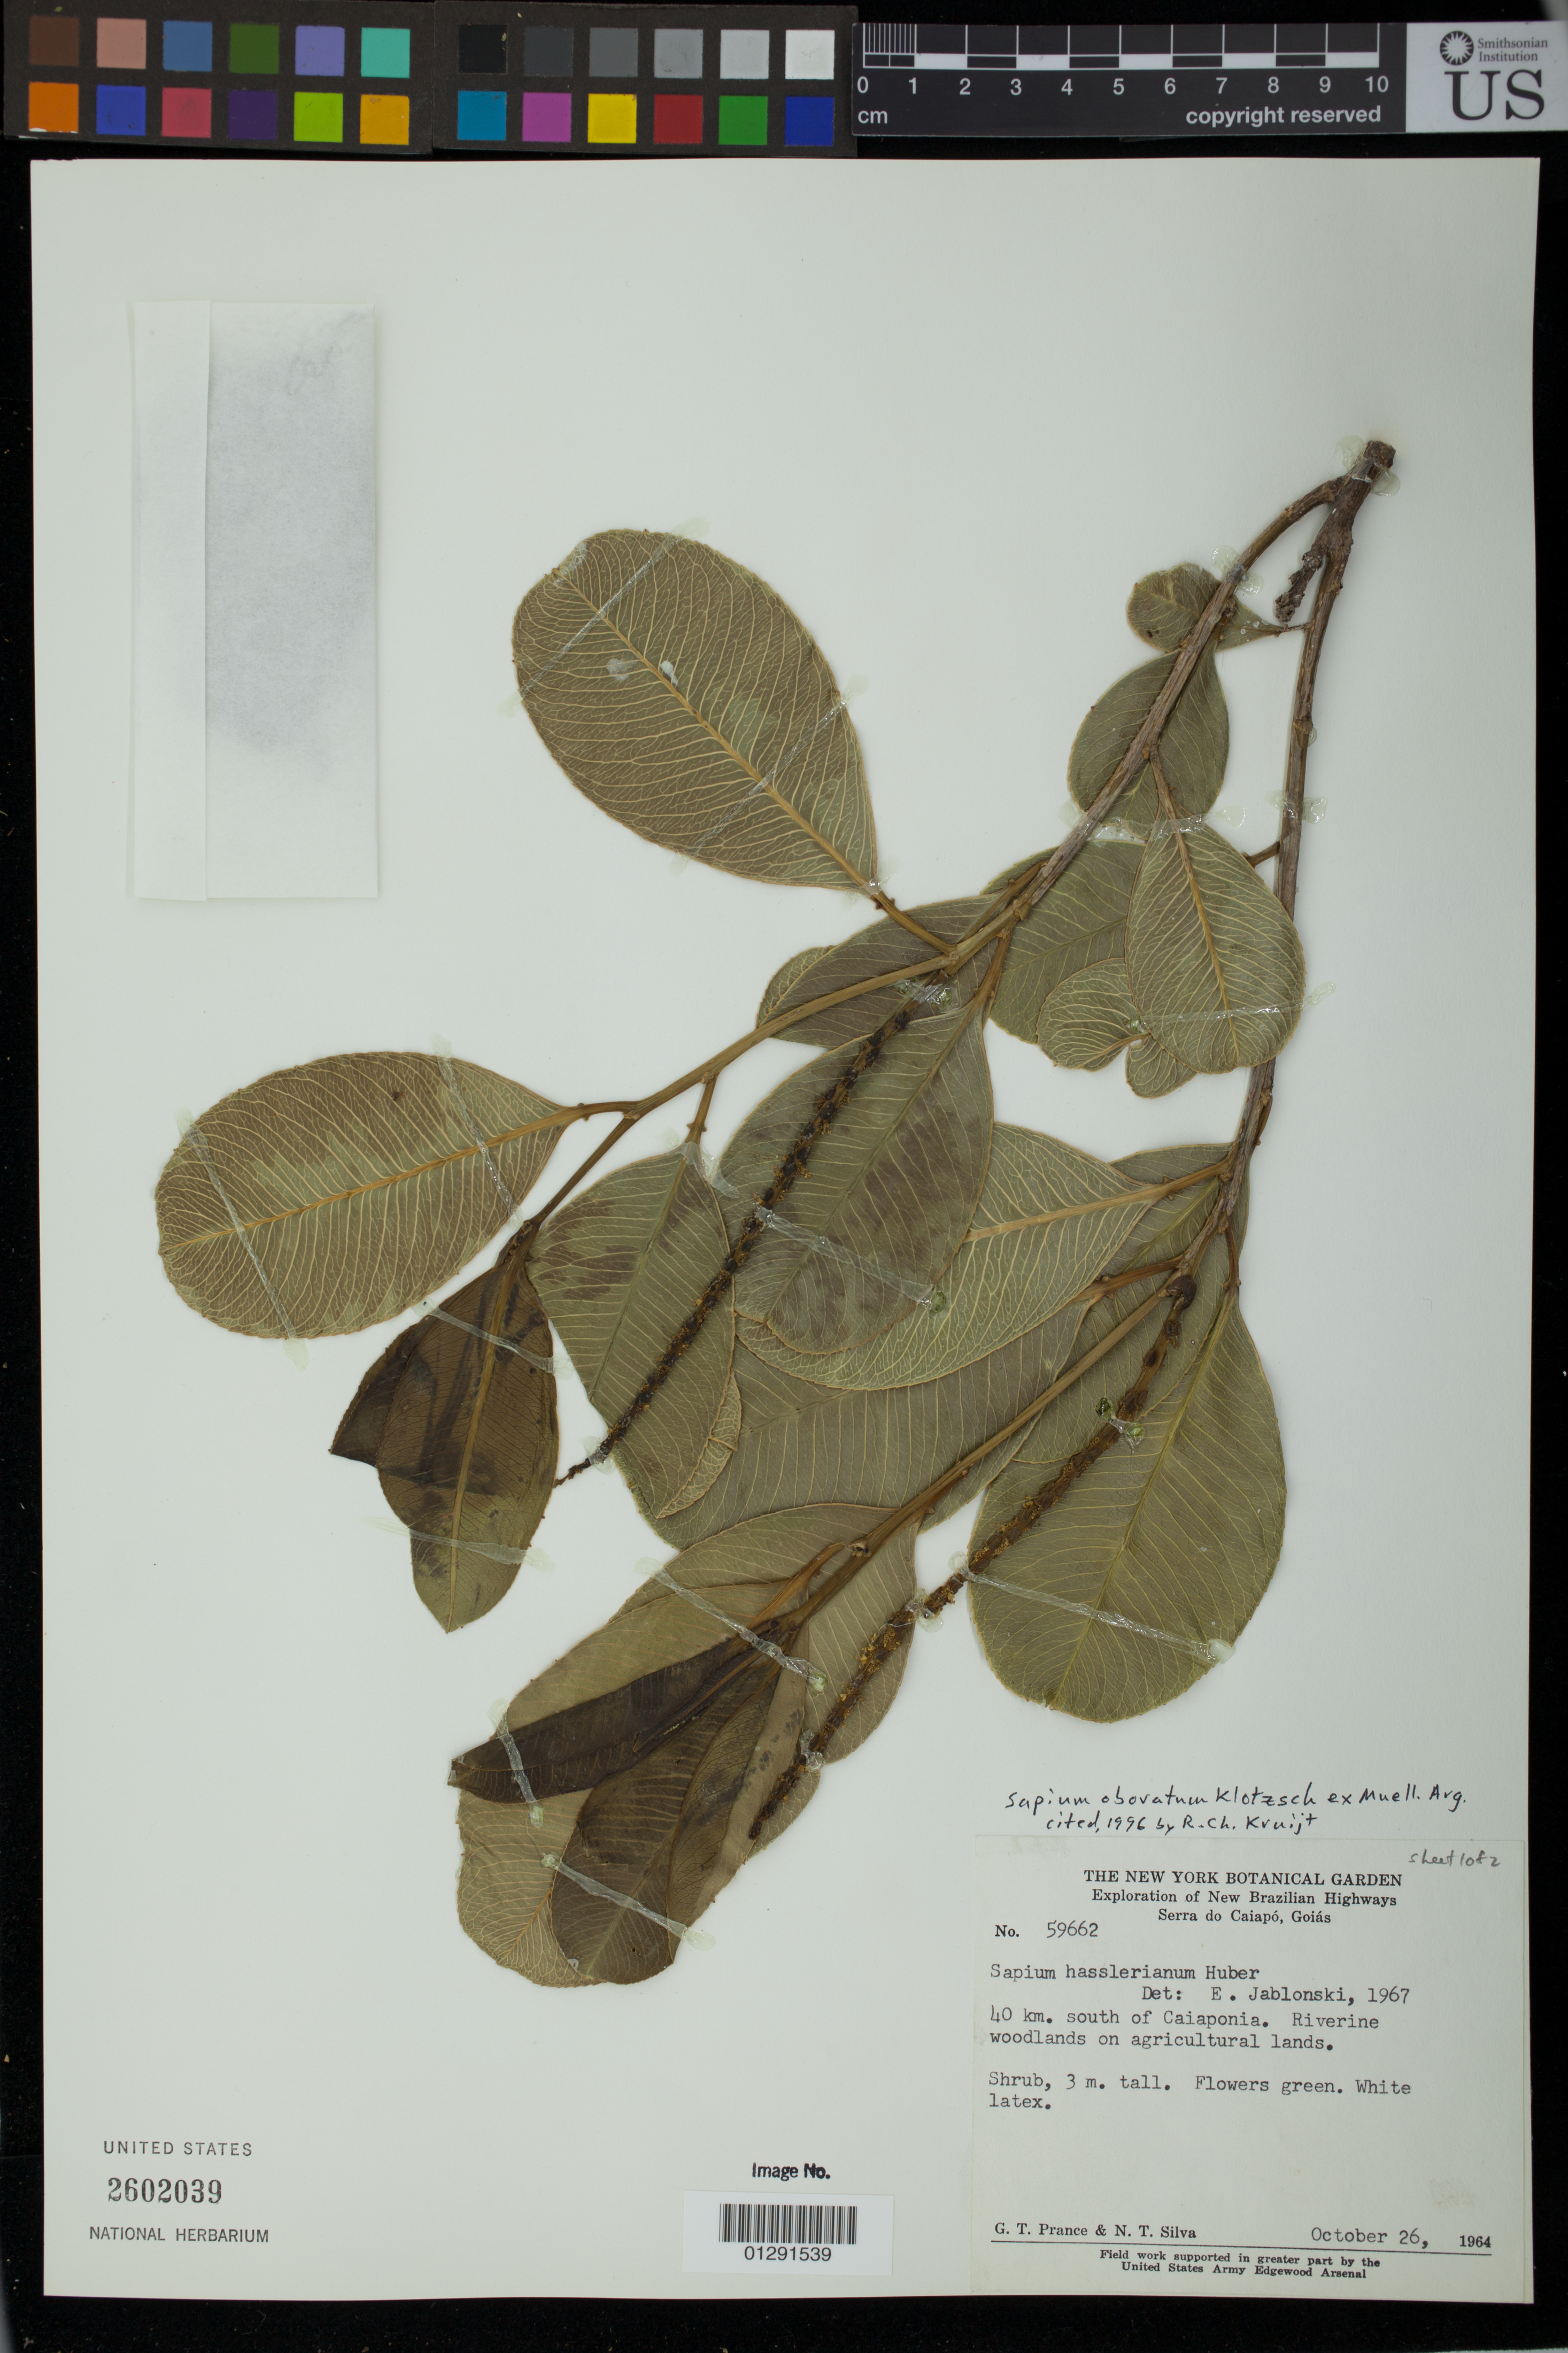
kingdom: Plantae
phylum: Tracheophyta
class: Magnoliopsida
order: Malpighiales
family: Euphorbiaceae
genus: Sapium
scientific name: Sapium obovatum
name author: Klotzsch ex Müll. Arg.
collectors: G. T. Prance & N. T. Silva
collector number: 59662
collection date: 1964-10-26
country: Brazil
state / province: Goias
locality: Serra do Caiapo: 40 km. south of Caiaponia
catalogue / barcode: US 2602039